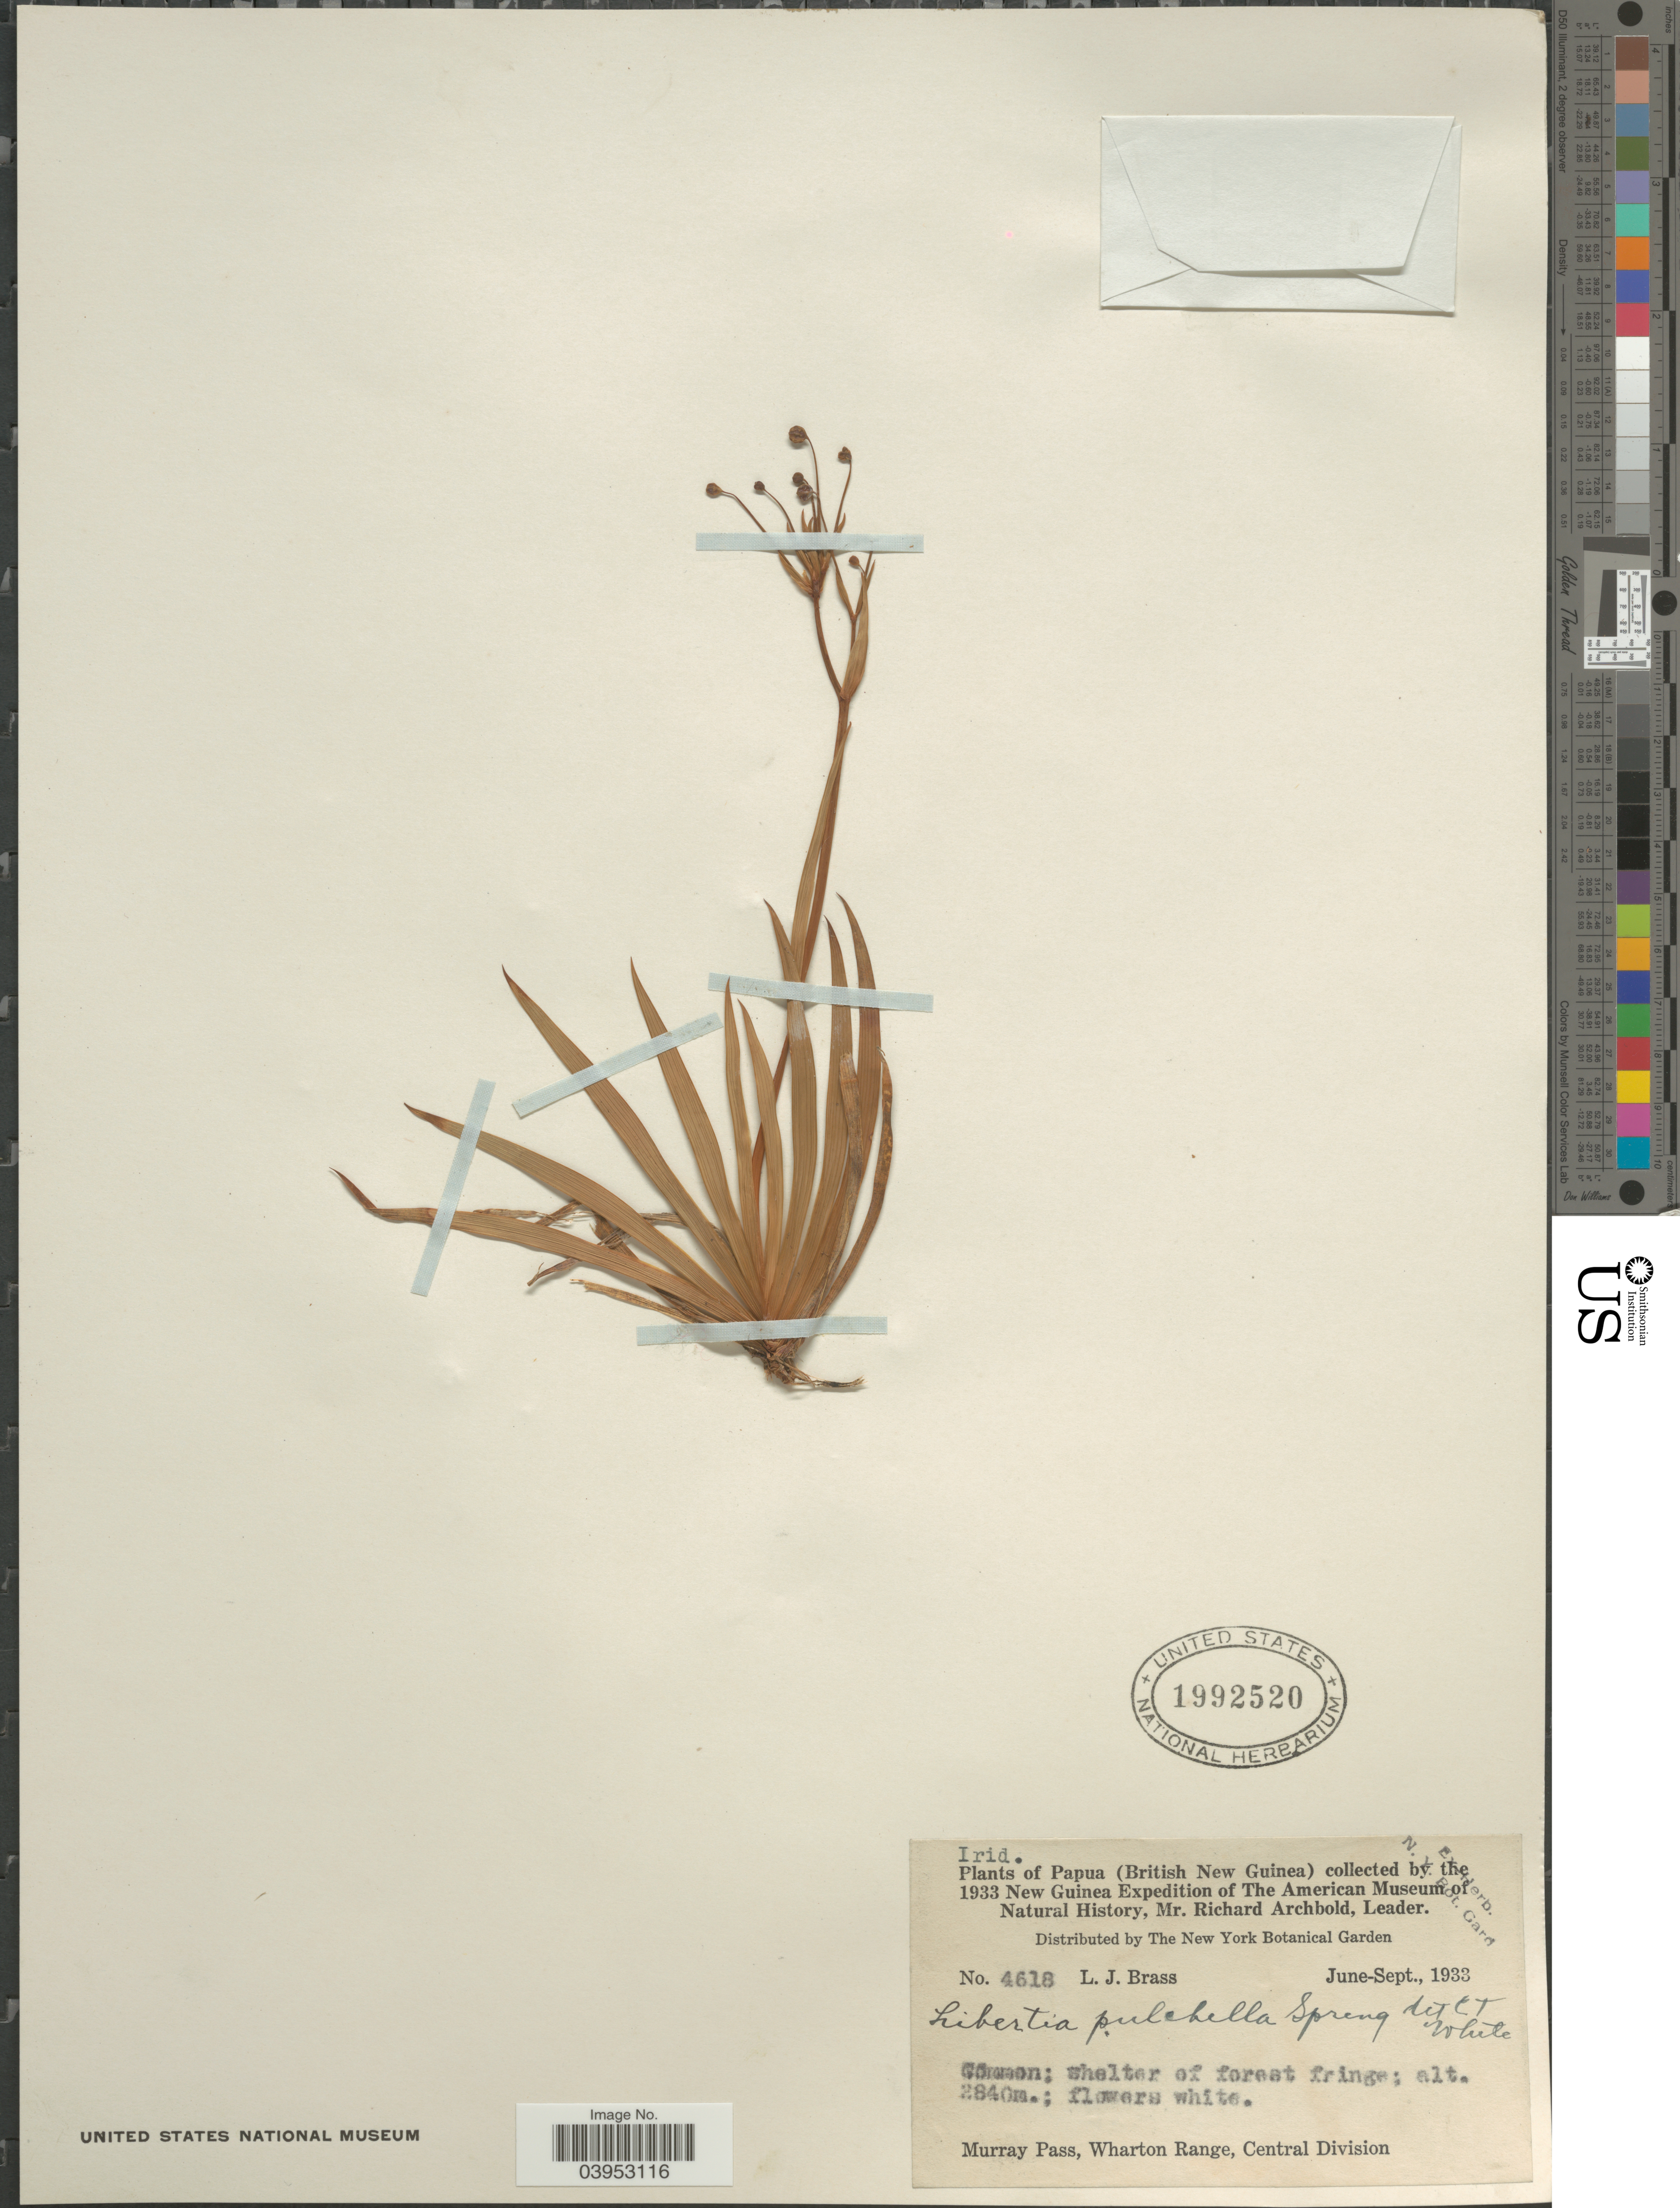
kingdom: Plantae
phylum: Tracheophyta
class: Liliopsida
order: Asparagales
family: Iridaceae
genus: Libertia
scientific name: Libertia pulchella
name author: (R. Br.) Spreng.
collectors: L. J. Brass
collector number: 4618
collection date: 1933-06/1933-09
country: Papua New Guinea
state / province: Central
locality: Papua (British New Guinea). Gõrwaon [interpreted]: shelter of forest fringe; Murray Pass, Wharton Range, Central Division.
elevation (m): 2840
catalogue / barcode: US 1992520